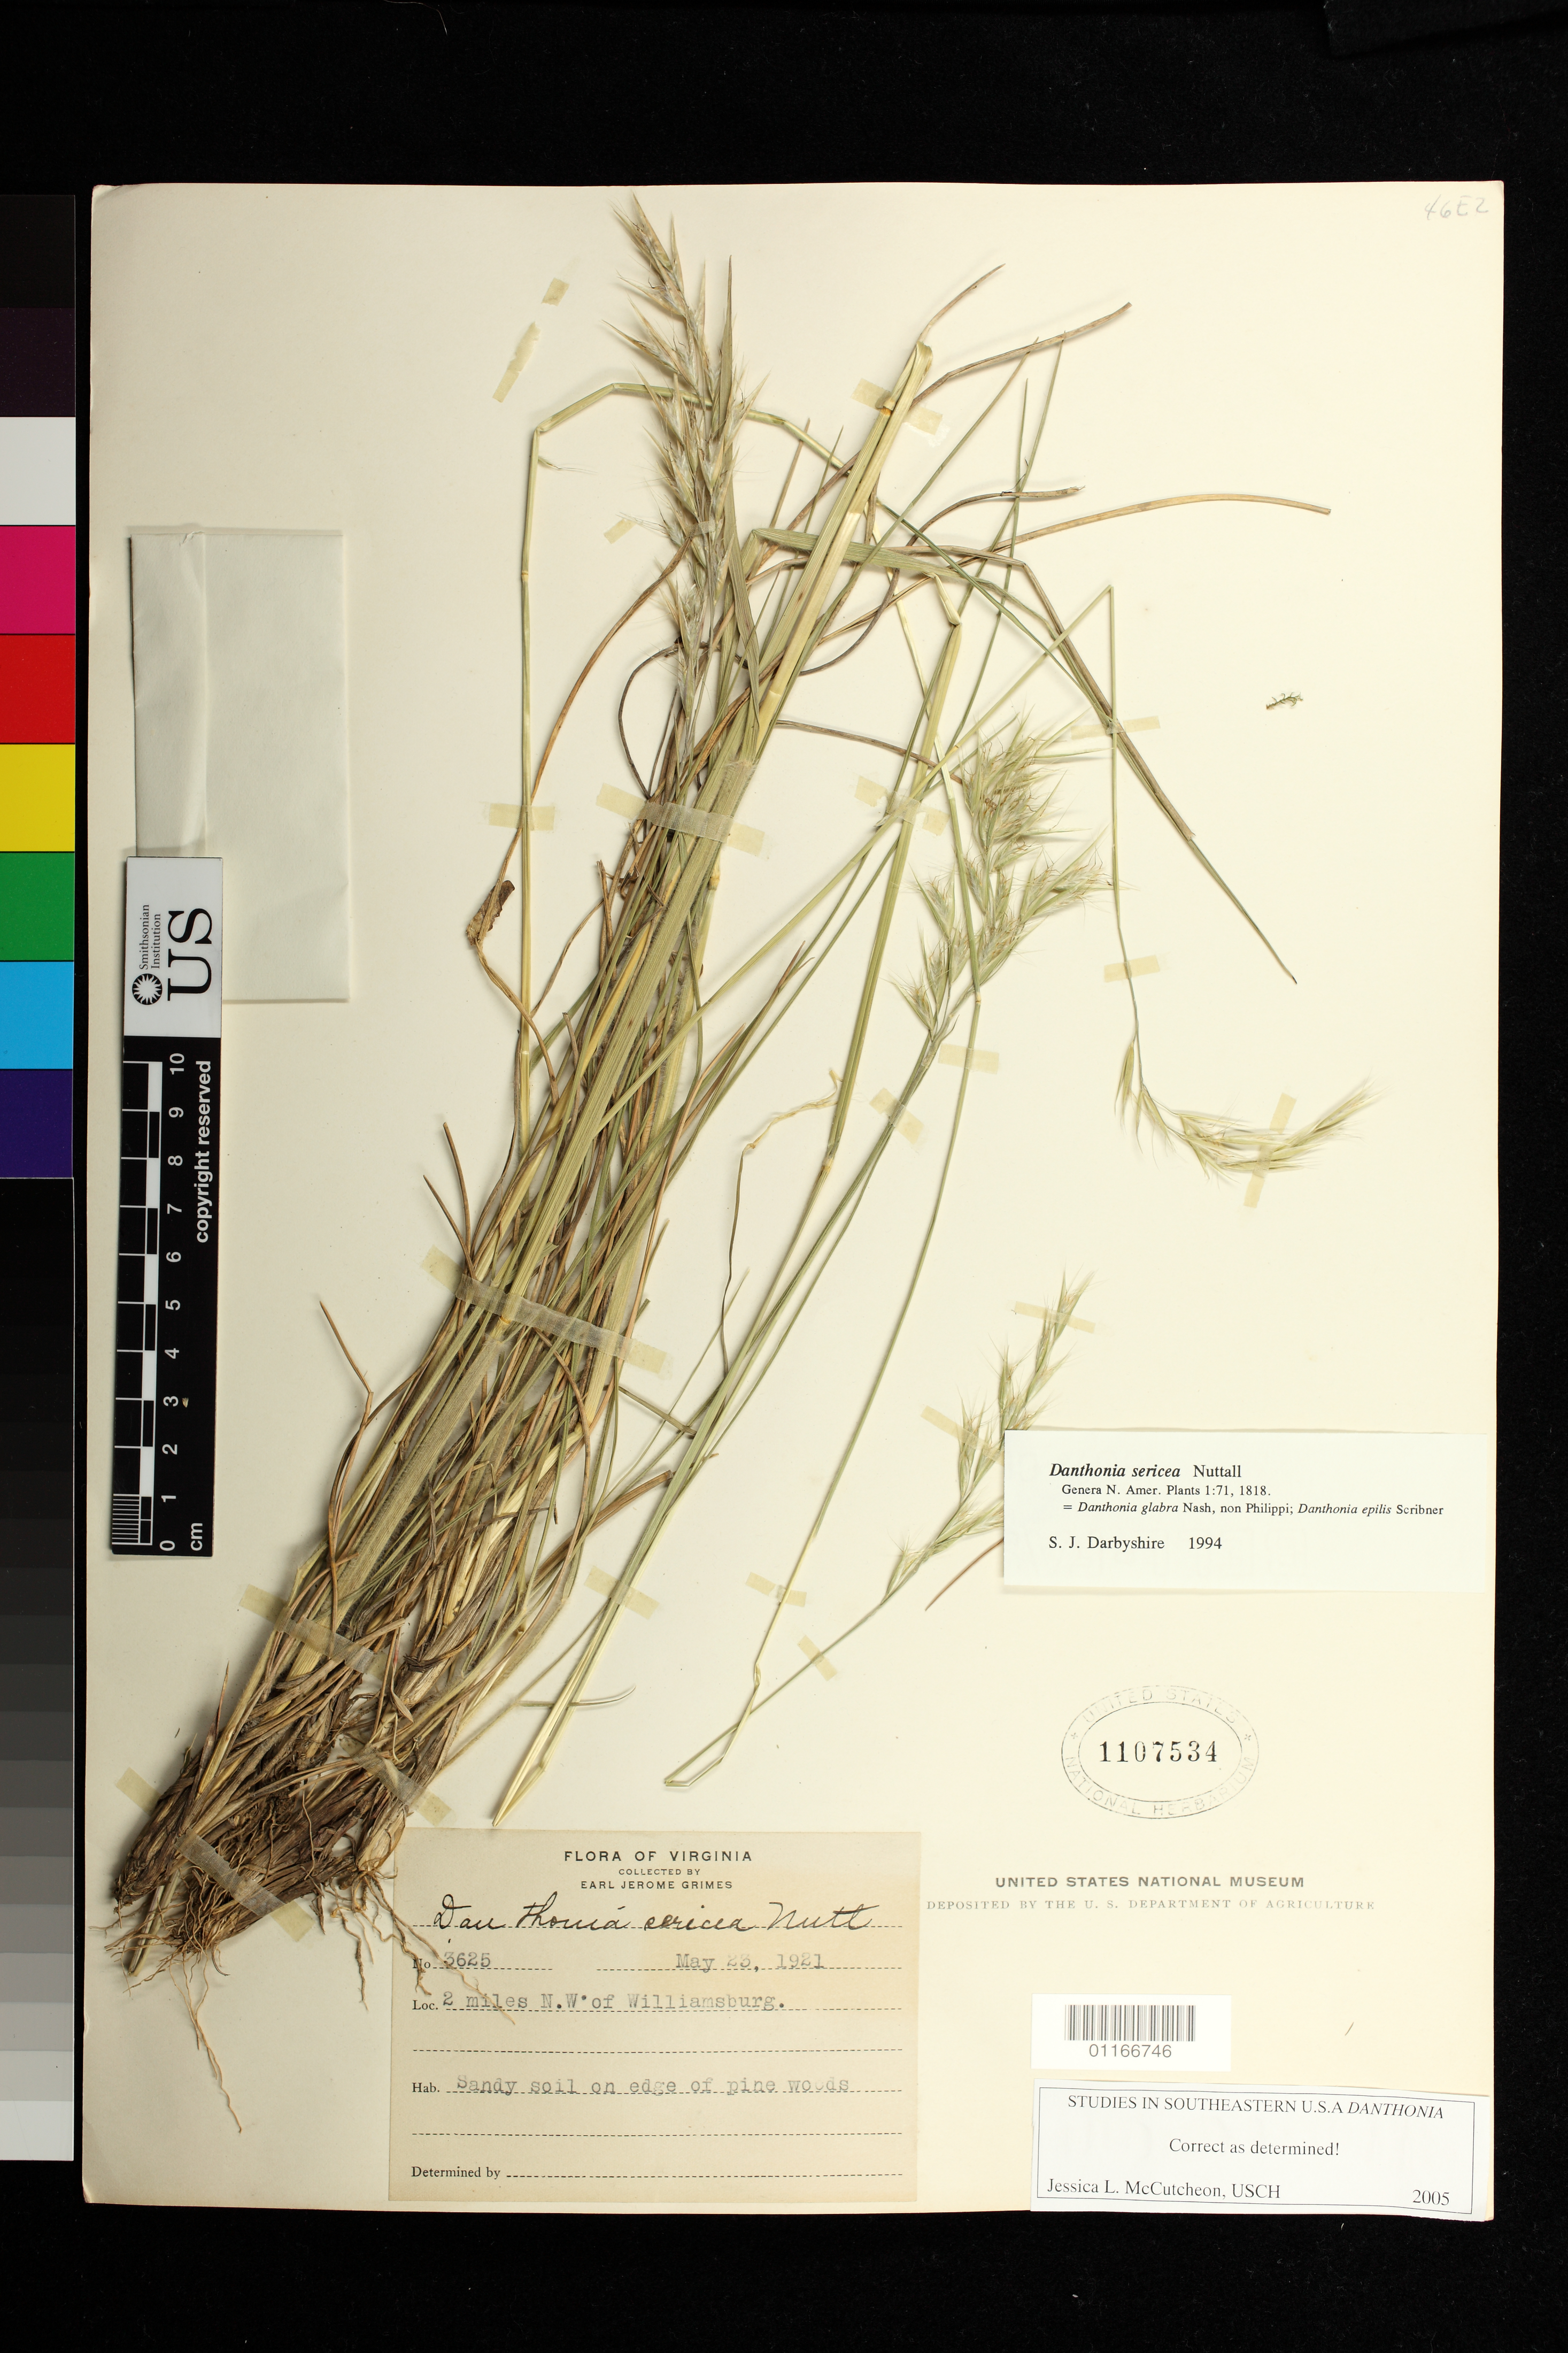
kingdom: Plantae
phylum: Tracheophyta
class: Liliopsida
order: Poales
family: Poaceae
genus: Danthonia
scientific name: Danthonia sericea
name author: Nutt.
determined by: Darbyshire, S. J.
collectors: E. J. Grimes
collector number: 3625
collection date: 1921-05-23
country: United States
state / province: Virginia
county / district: City of Williamsburg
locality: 2 miles NW of Williamsburg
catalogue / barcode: US 1107534